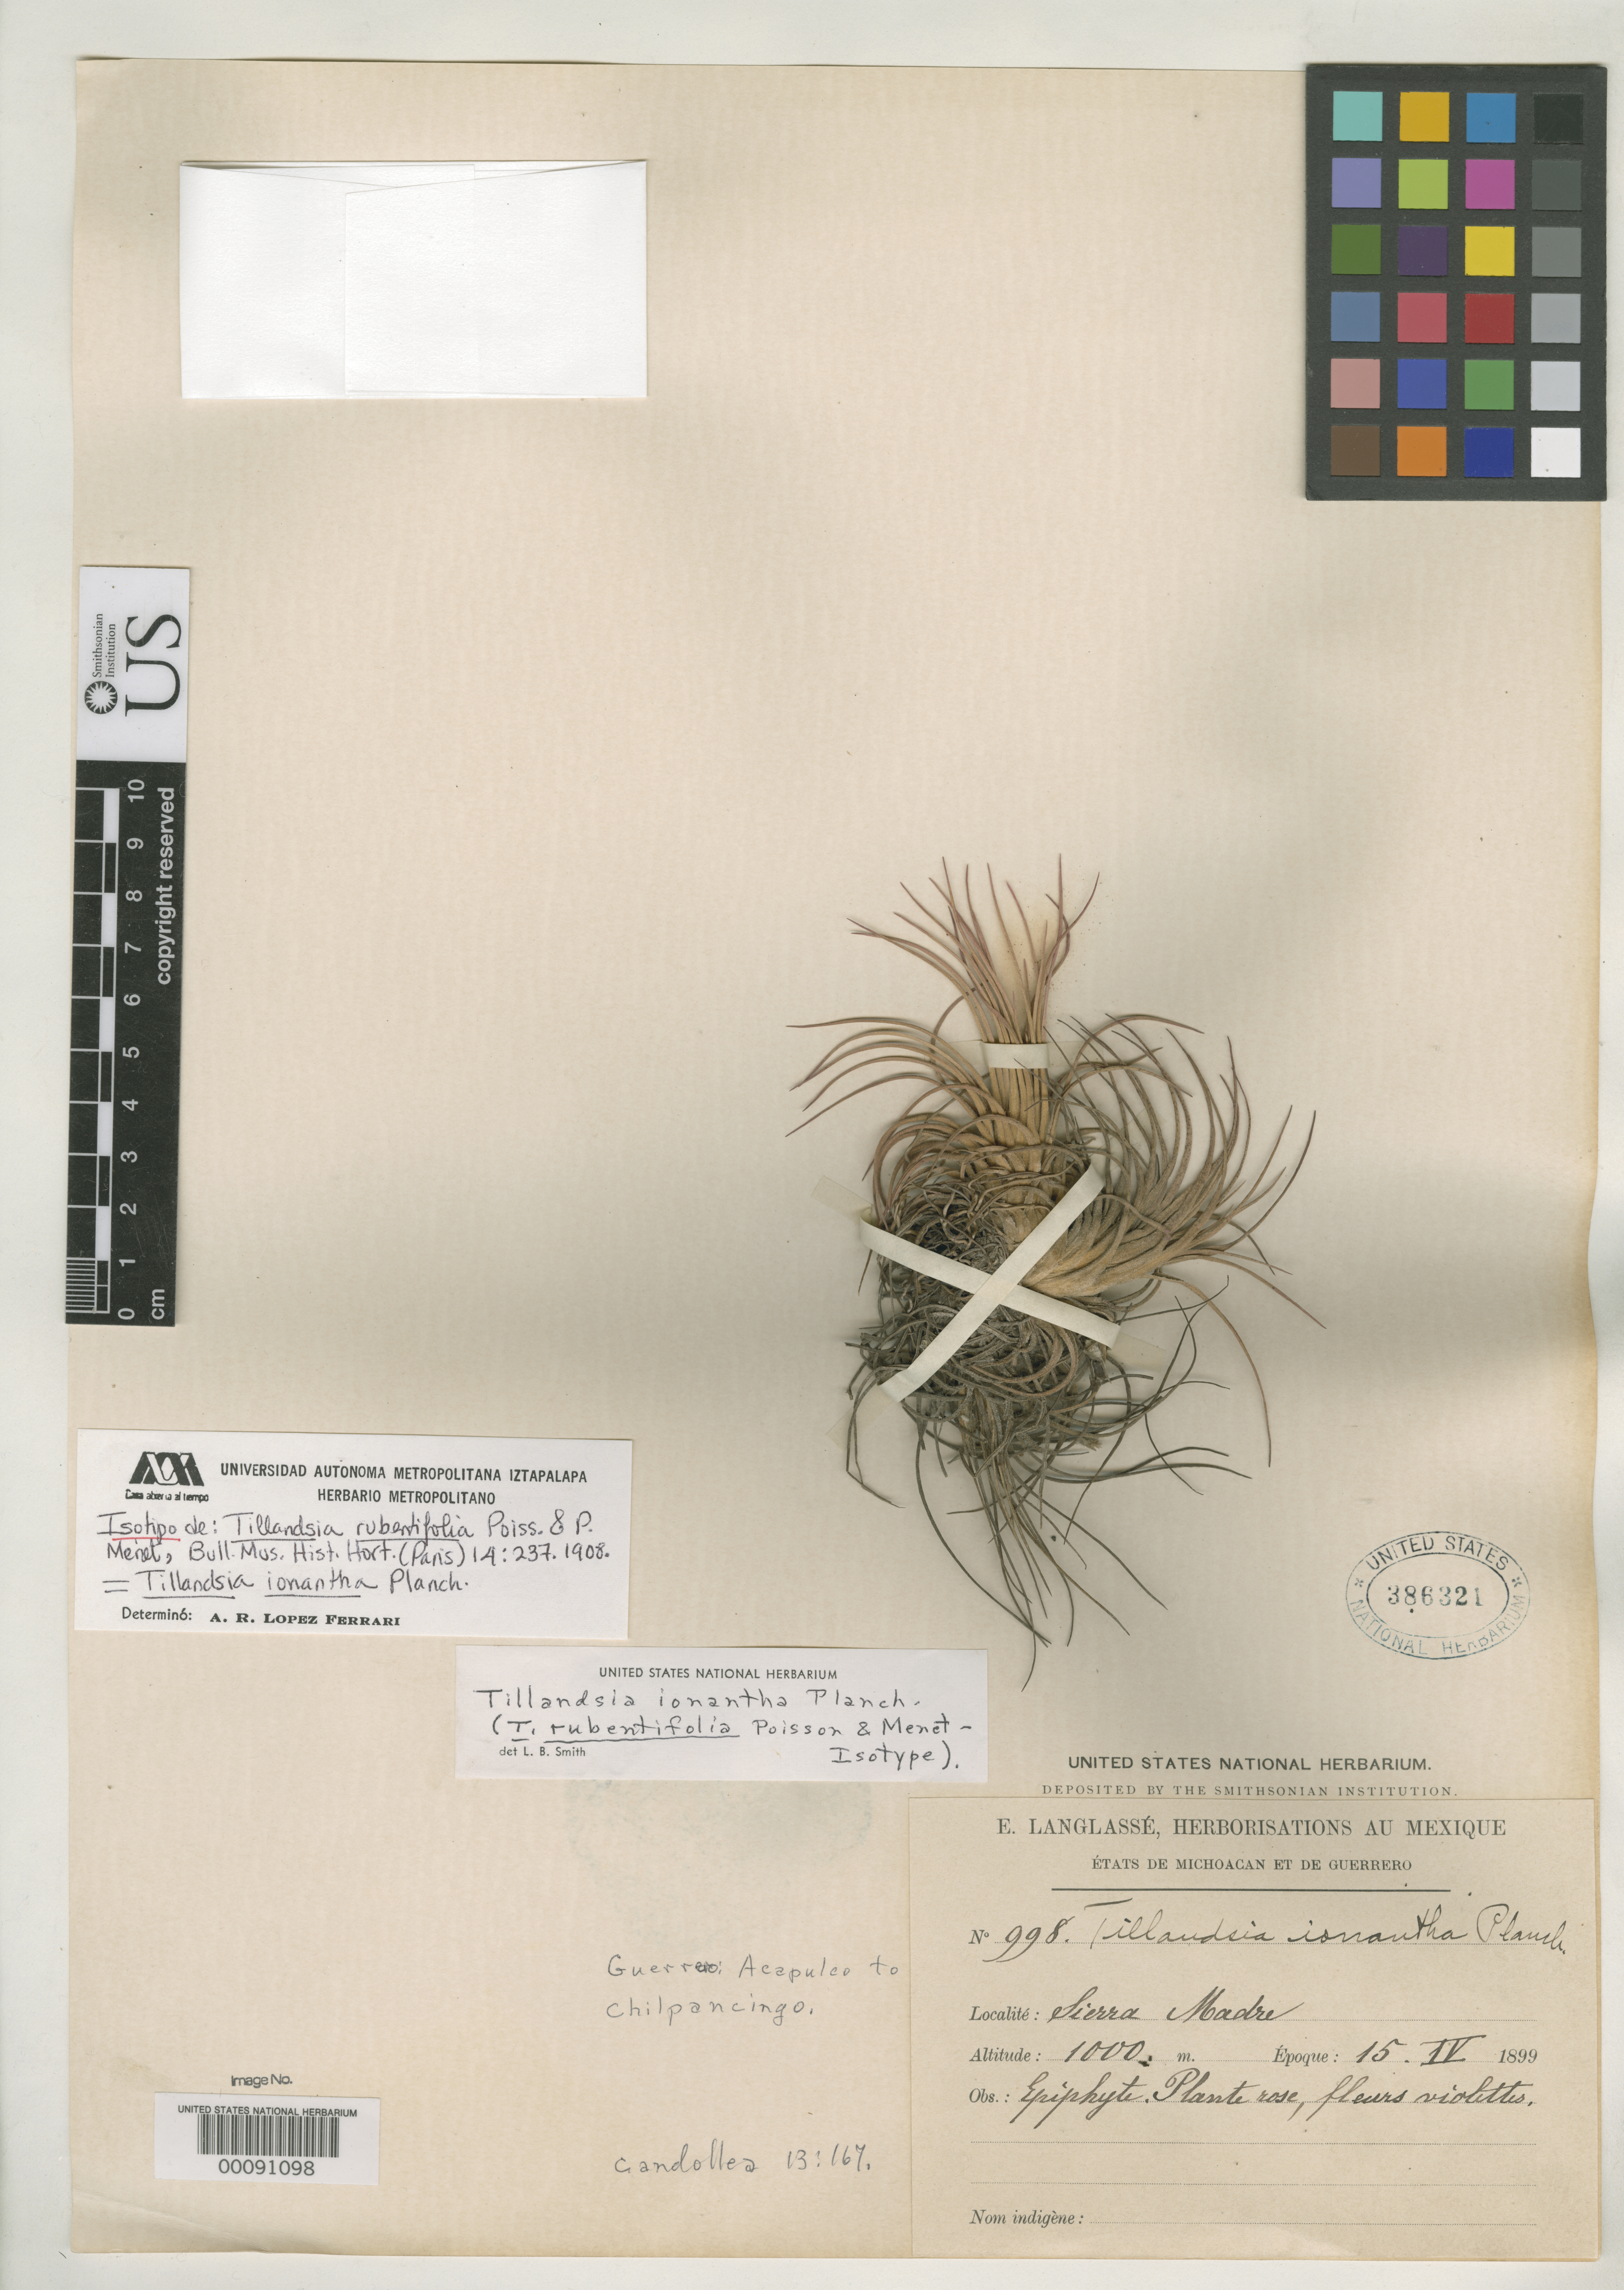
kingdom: Plantae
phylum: Tracheophyta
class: Liliopsida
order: Poales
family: Bromeliaceae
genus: Tillandsia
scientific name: Tillandsia rubentifolia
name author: Poisson & Menet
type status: Isotype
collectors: E. Langlassé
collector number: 998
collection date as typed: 15 Apr 1899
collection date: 1899-04-15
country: Mexico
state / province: Guerrero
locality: Sierra Madre, Acapulco to Chilpancingo.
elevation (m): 1000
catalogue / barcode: US 386321